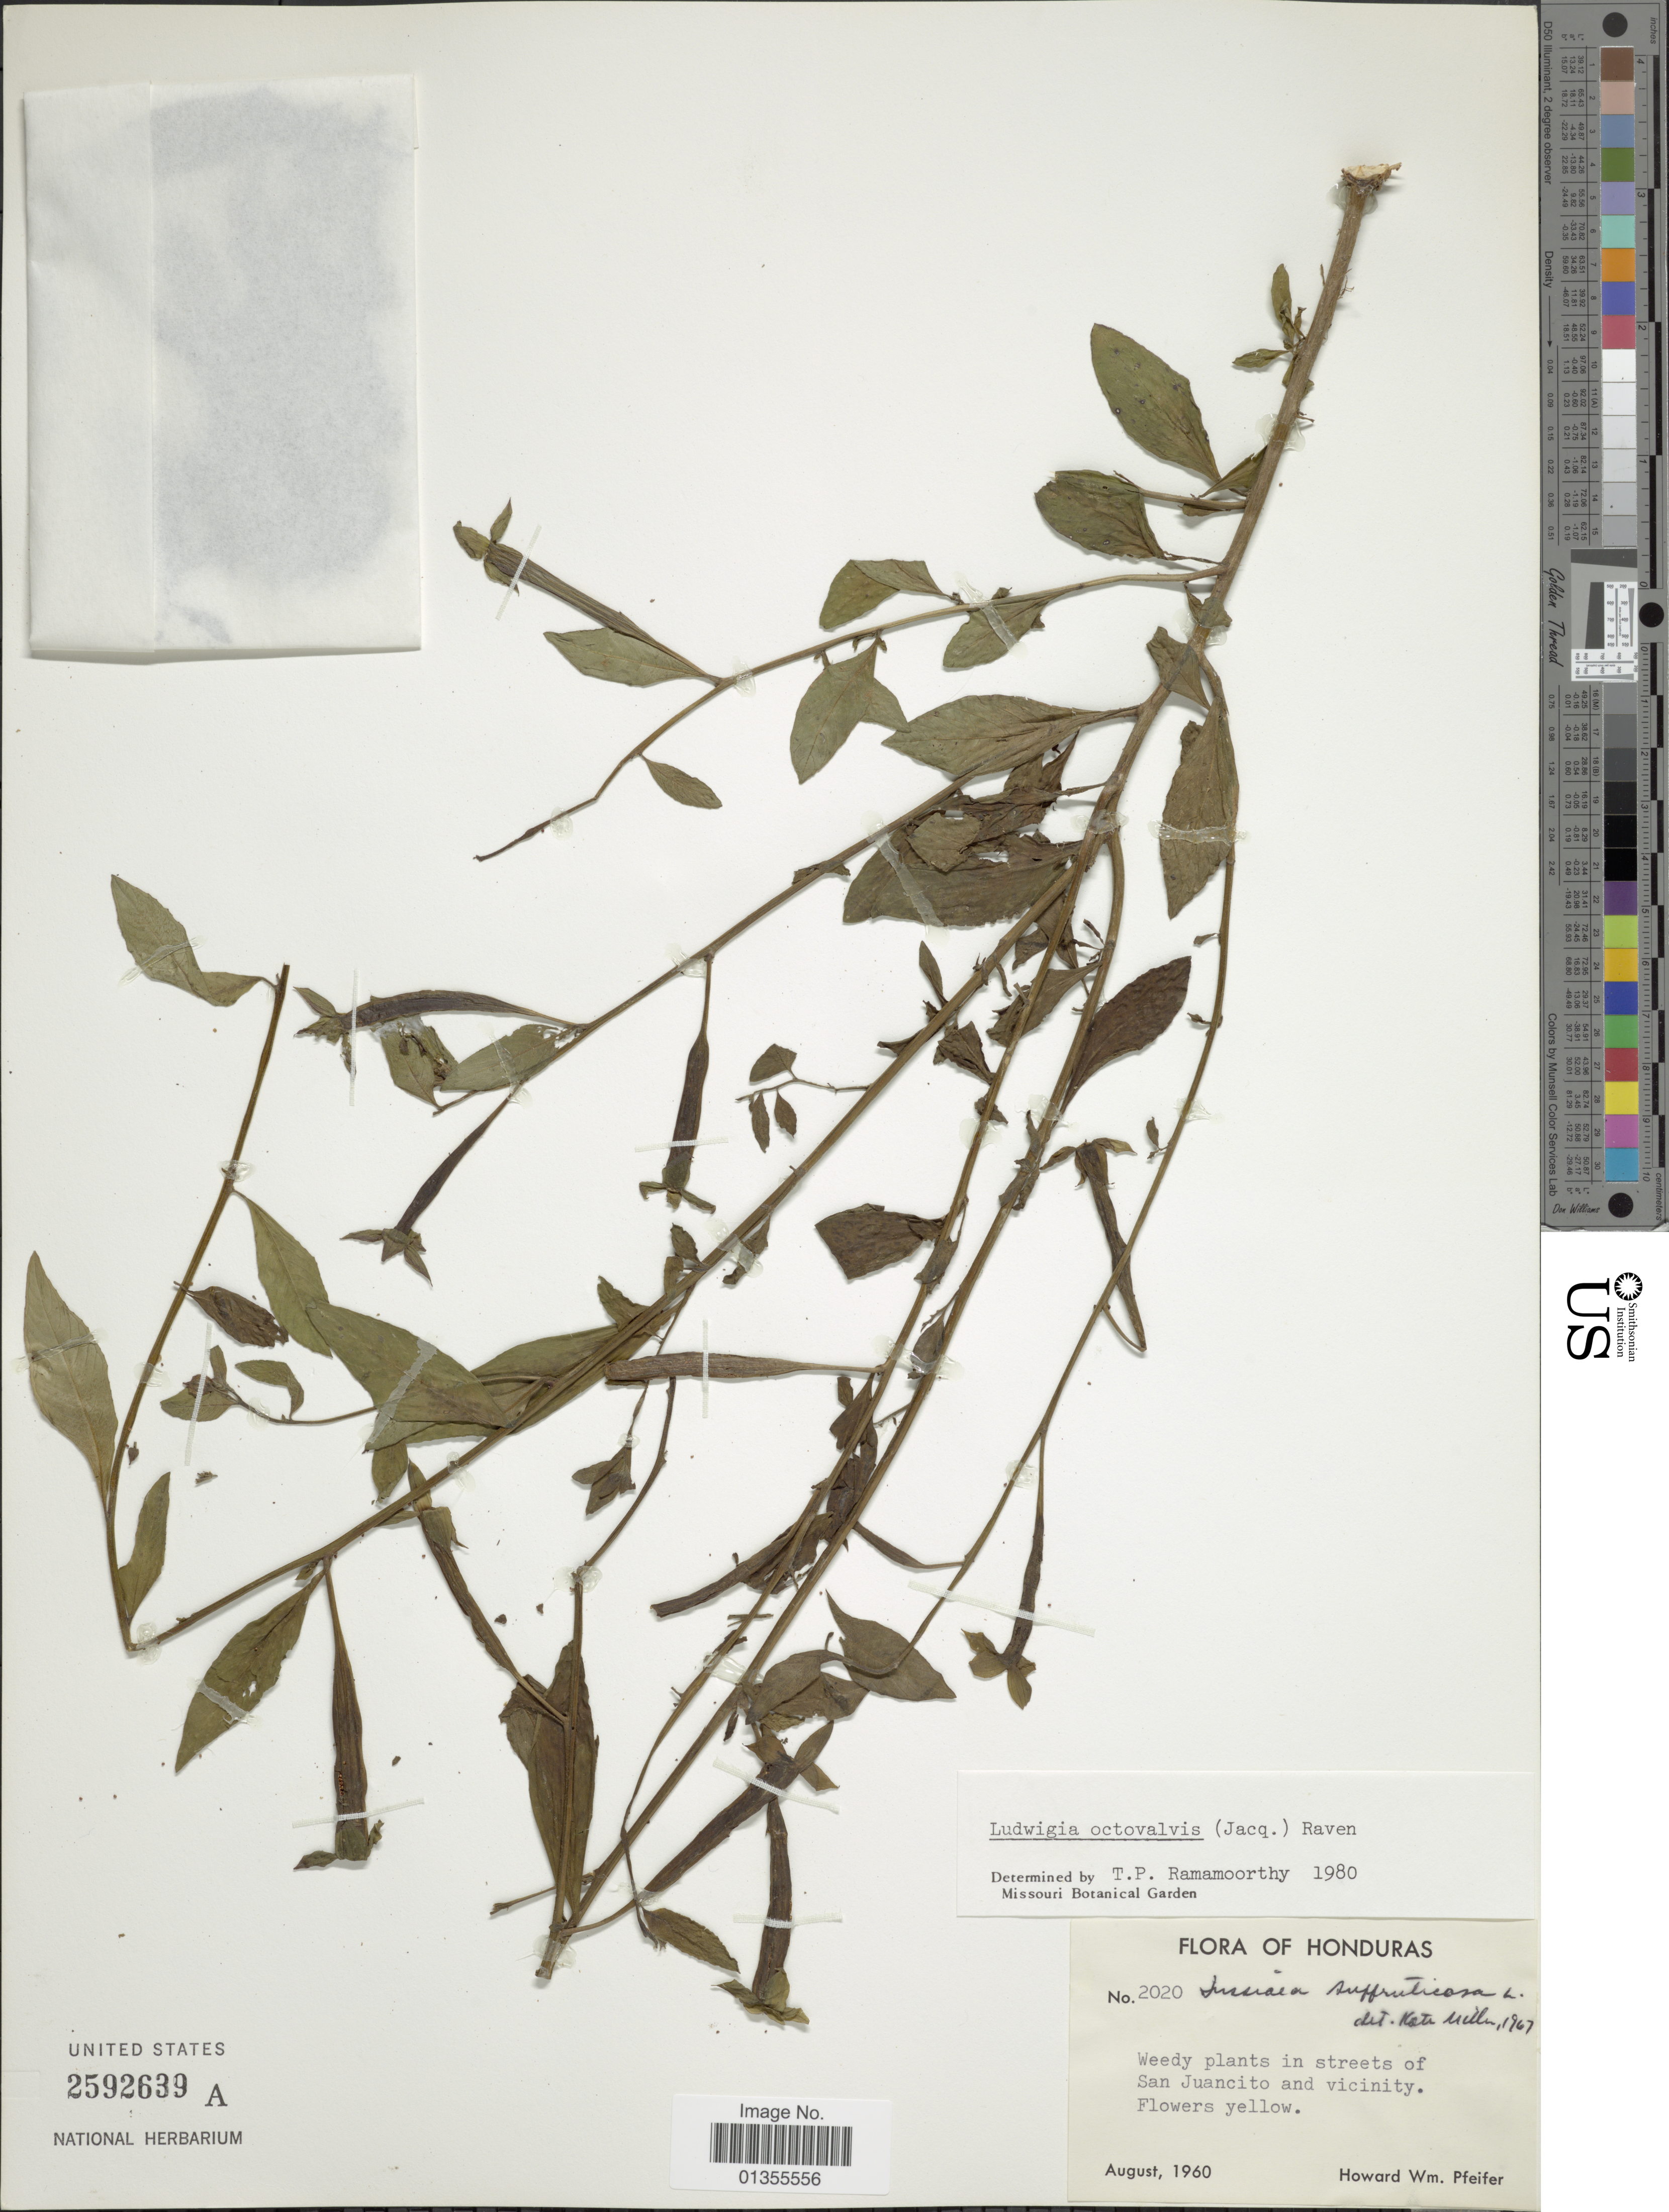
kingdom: Plantae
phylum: Tracheophyta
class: Magnoliopsida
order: Myrtales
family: Onagraceae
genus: Ludwigia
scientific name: Ludwigia octovalvis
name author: (Jacq.) P.H. Raven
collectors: H. W. Pfeifer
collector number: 2020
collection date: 1960-08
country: Honduras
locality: Weedy plants in streets of San Juancito and vicinity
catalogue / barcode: US 2592639A